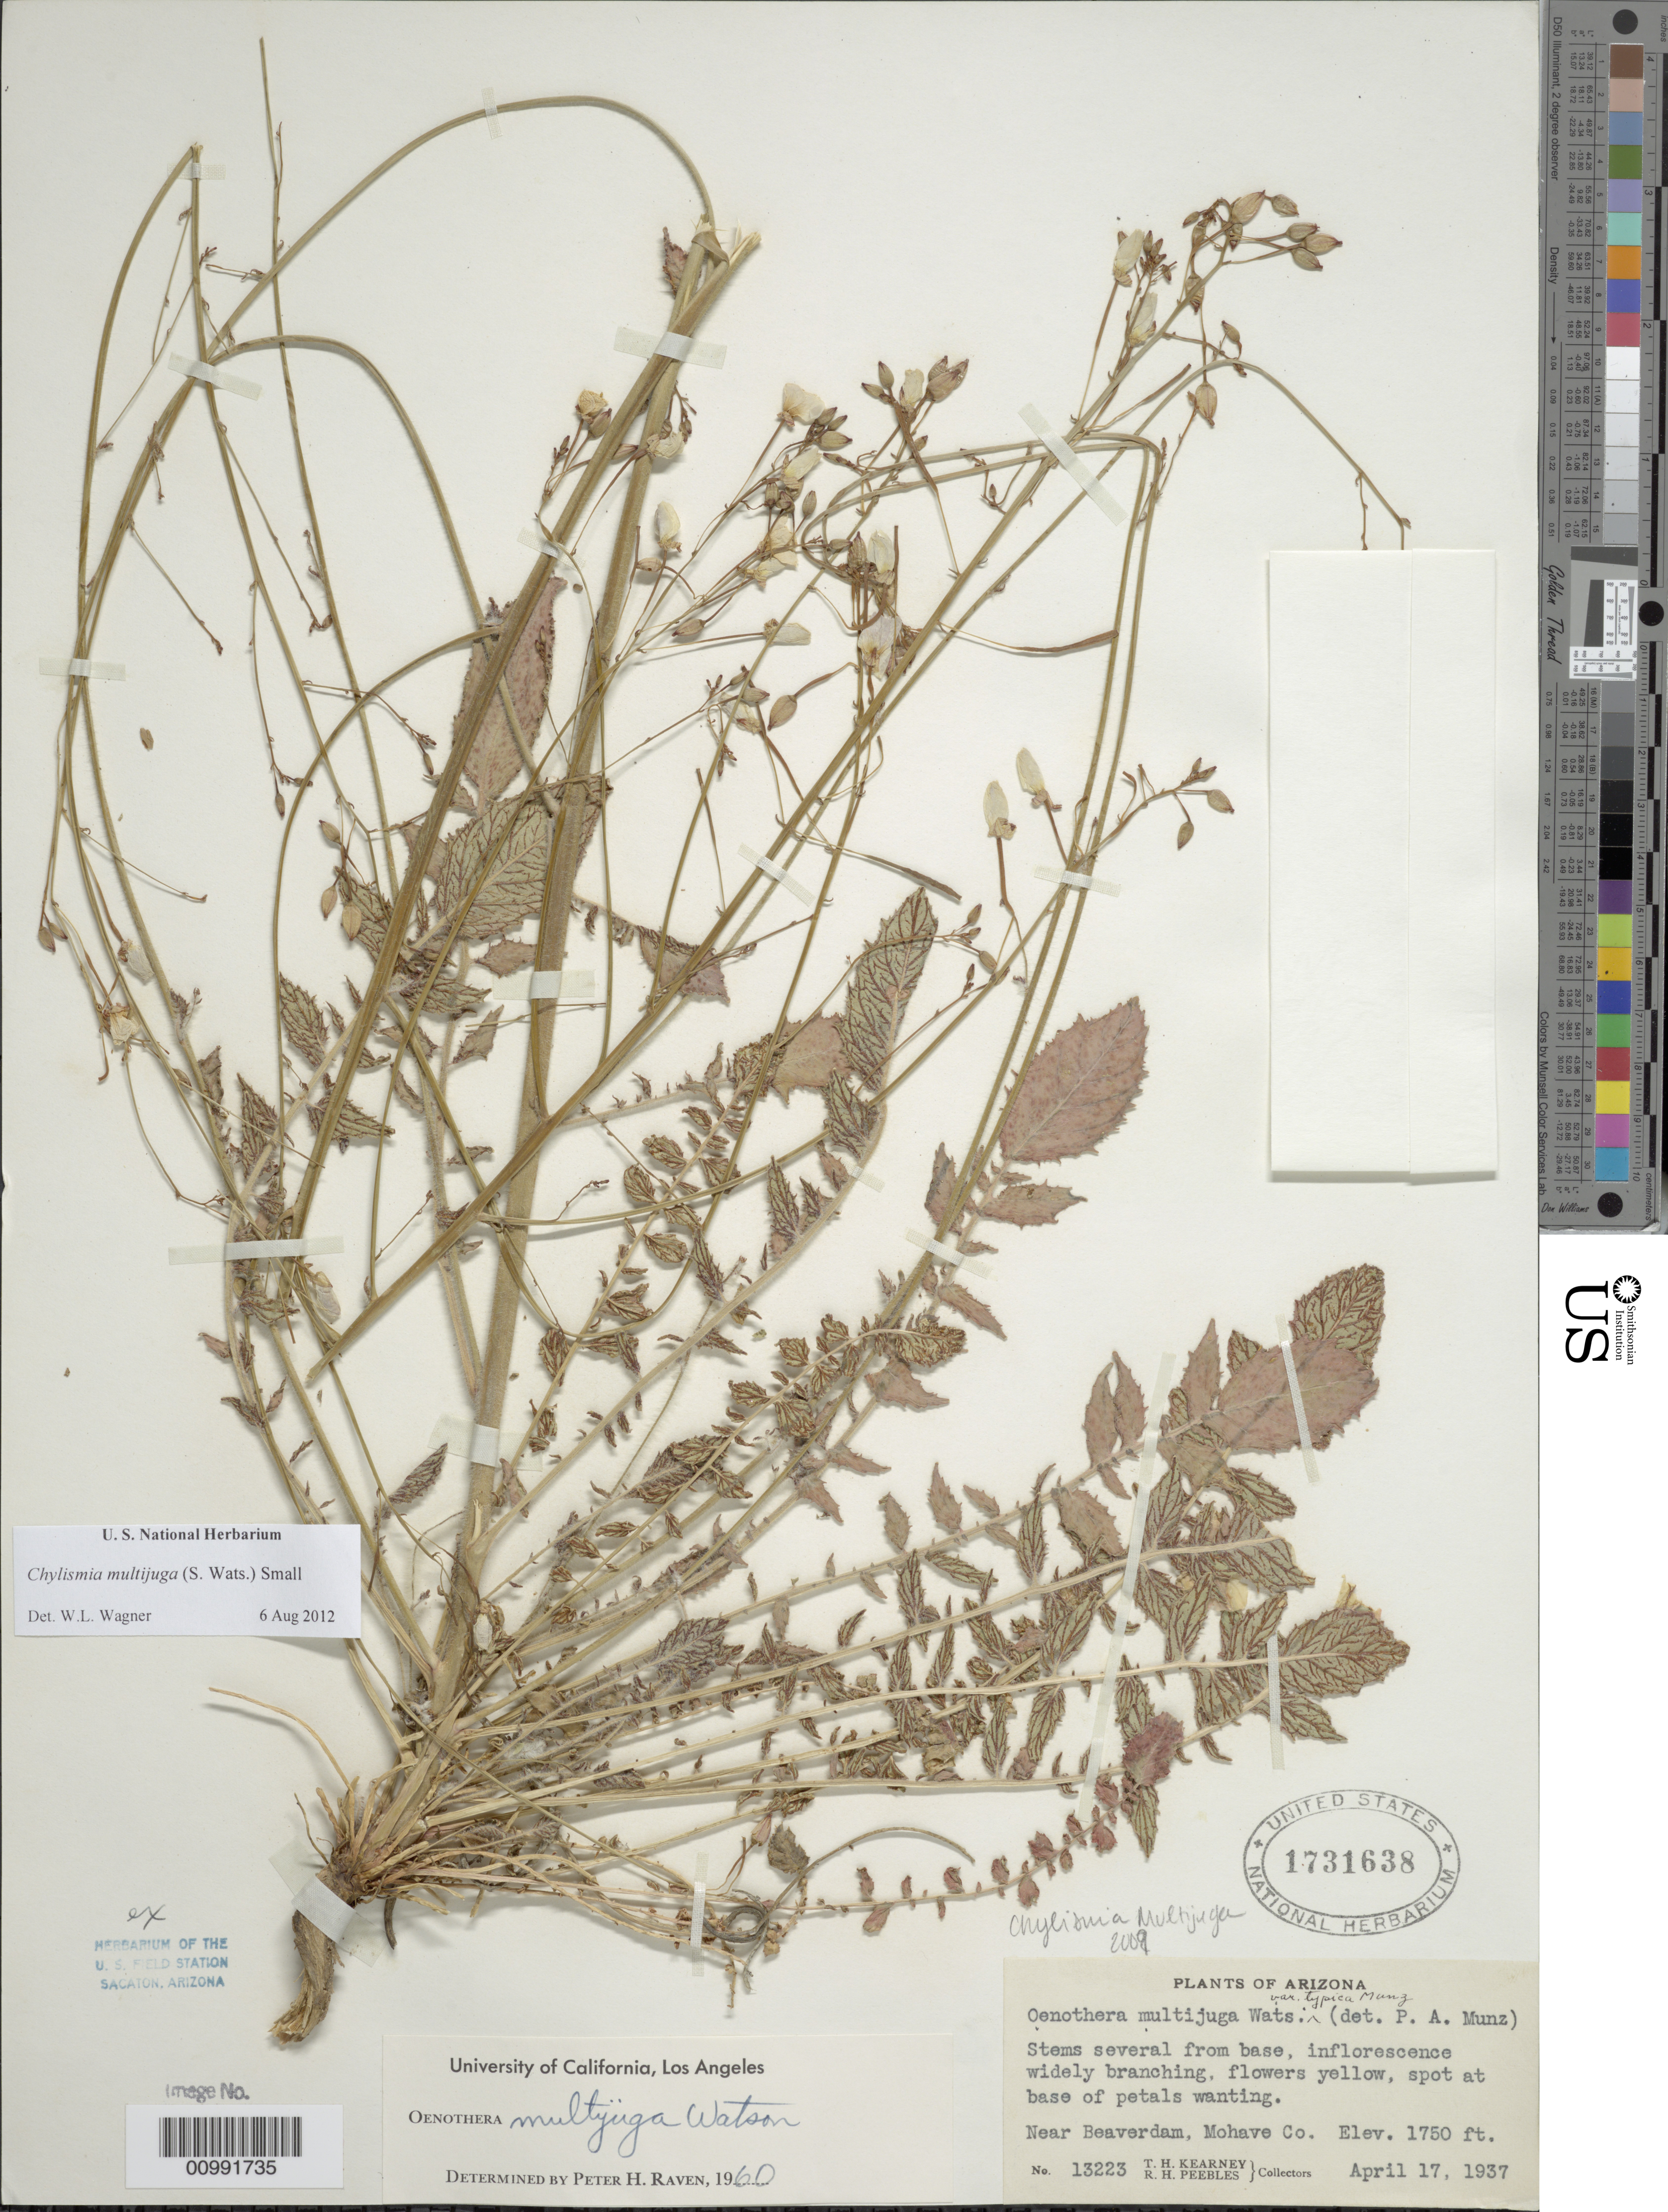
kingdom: Plantae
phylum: Tracheophyta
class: Magnoliopsida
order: Myrtales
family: Onagraceae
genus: Chylismia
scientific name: Chylismia multijuga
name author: (S. Watson) Small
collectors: T. H. Kearney & R. H. Peebles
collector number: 13223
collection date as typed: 17 Apr 1937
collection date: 1937-04-17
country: United States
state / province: Arizona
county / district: Mohave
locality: Near Beaverdam.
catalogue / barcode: US 1731638